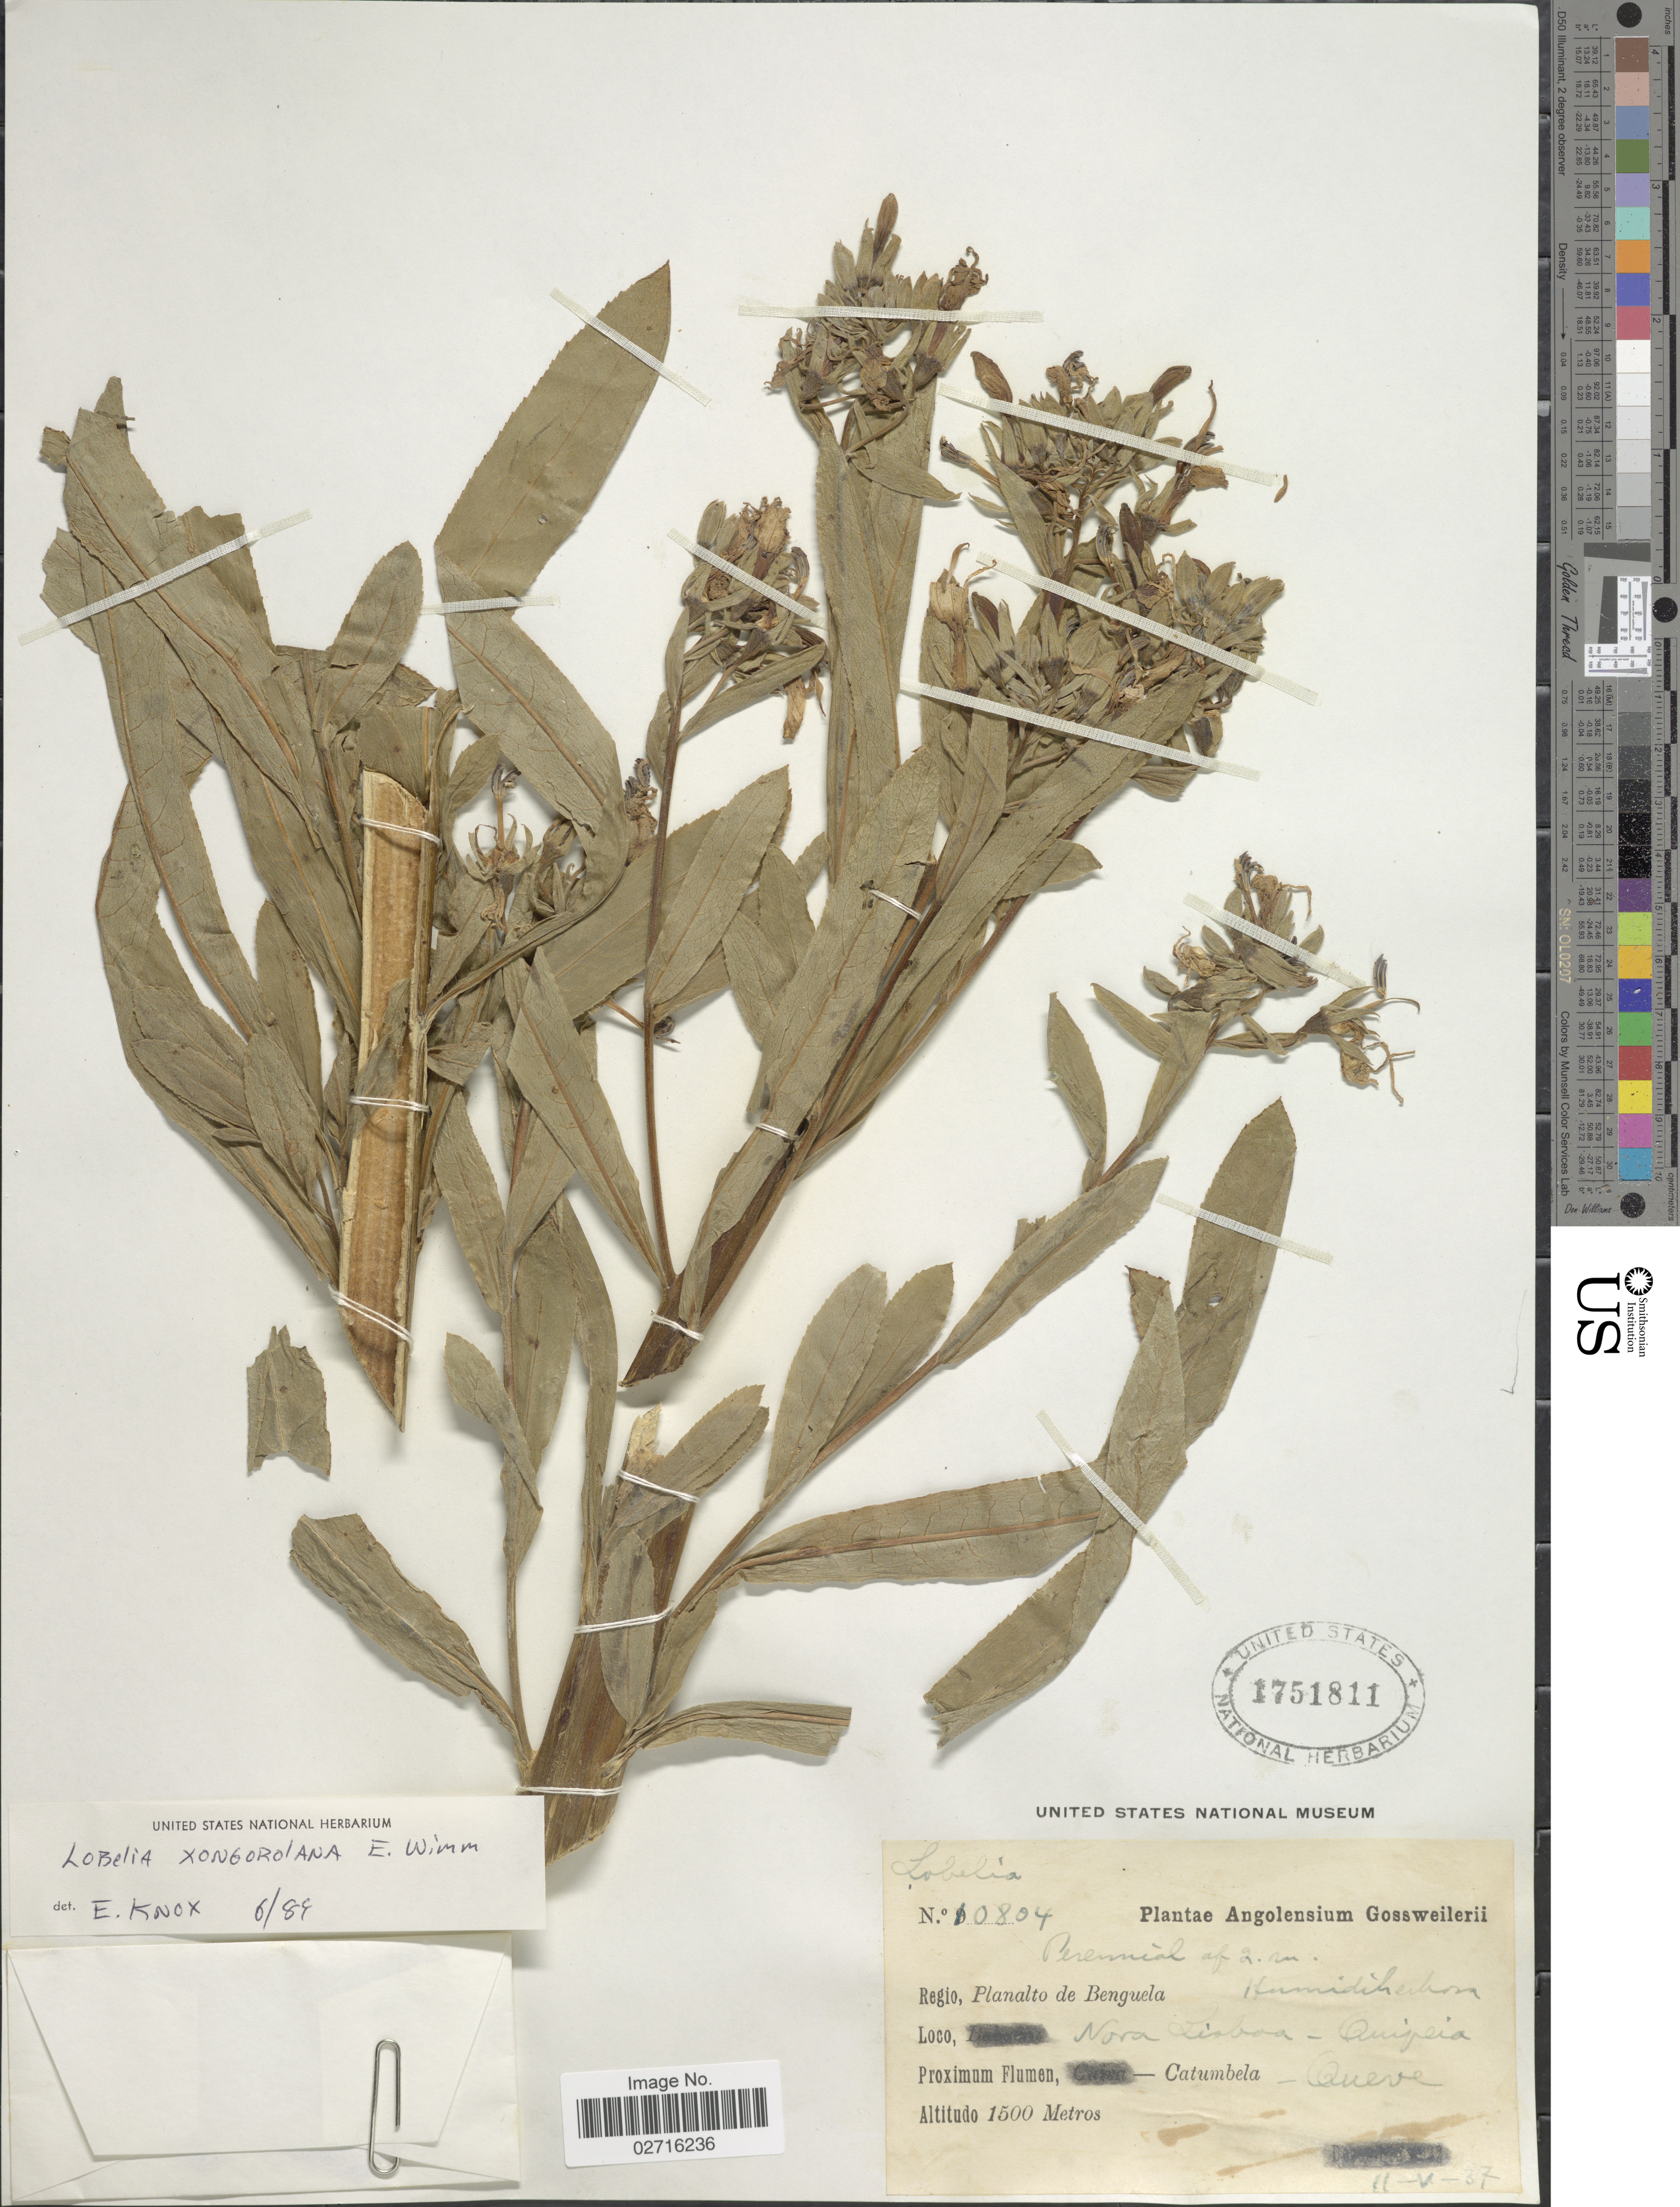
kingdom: Plantae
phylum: Tracheophyta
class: Magnoliopsida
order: Asterales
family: Campanulaceae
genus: Lobelia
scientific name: Lobelia xongorolana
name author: E. Wimm.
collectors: -. Gossweiler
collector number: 10804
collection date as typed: Transcribed d/m/y: 11/5/37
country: Angola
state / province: Benguela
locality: Nova Lisboa - Quipeia, Catumbela - Queve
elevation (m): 1500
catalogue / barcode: US 1751811